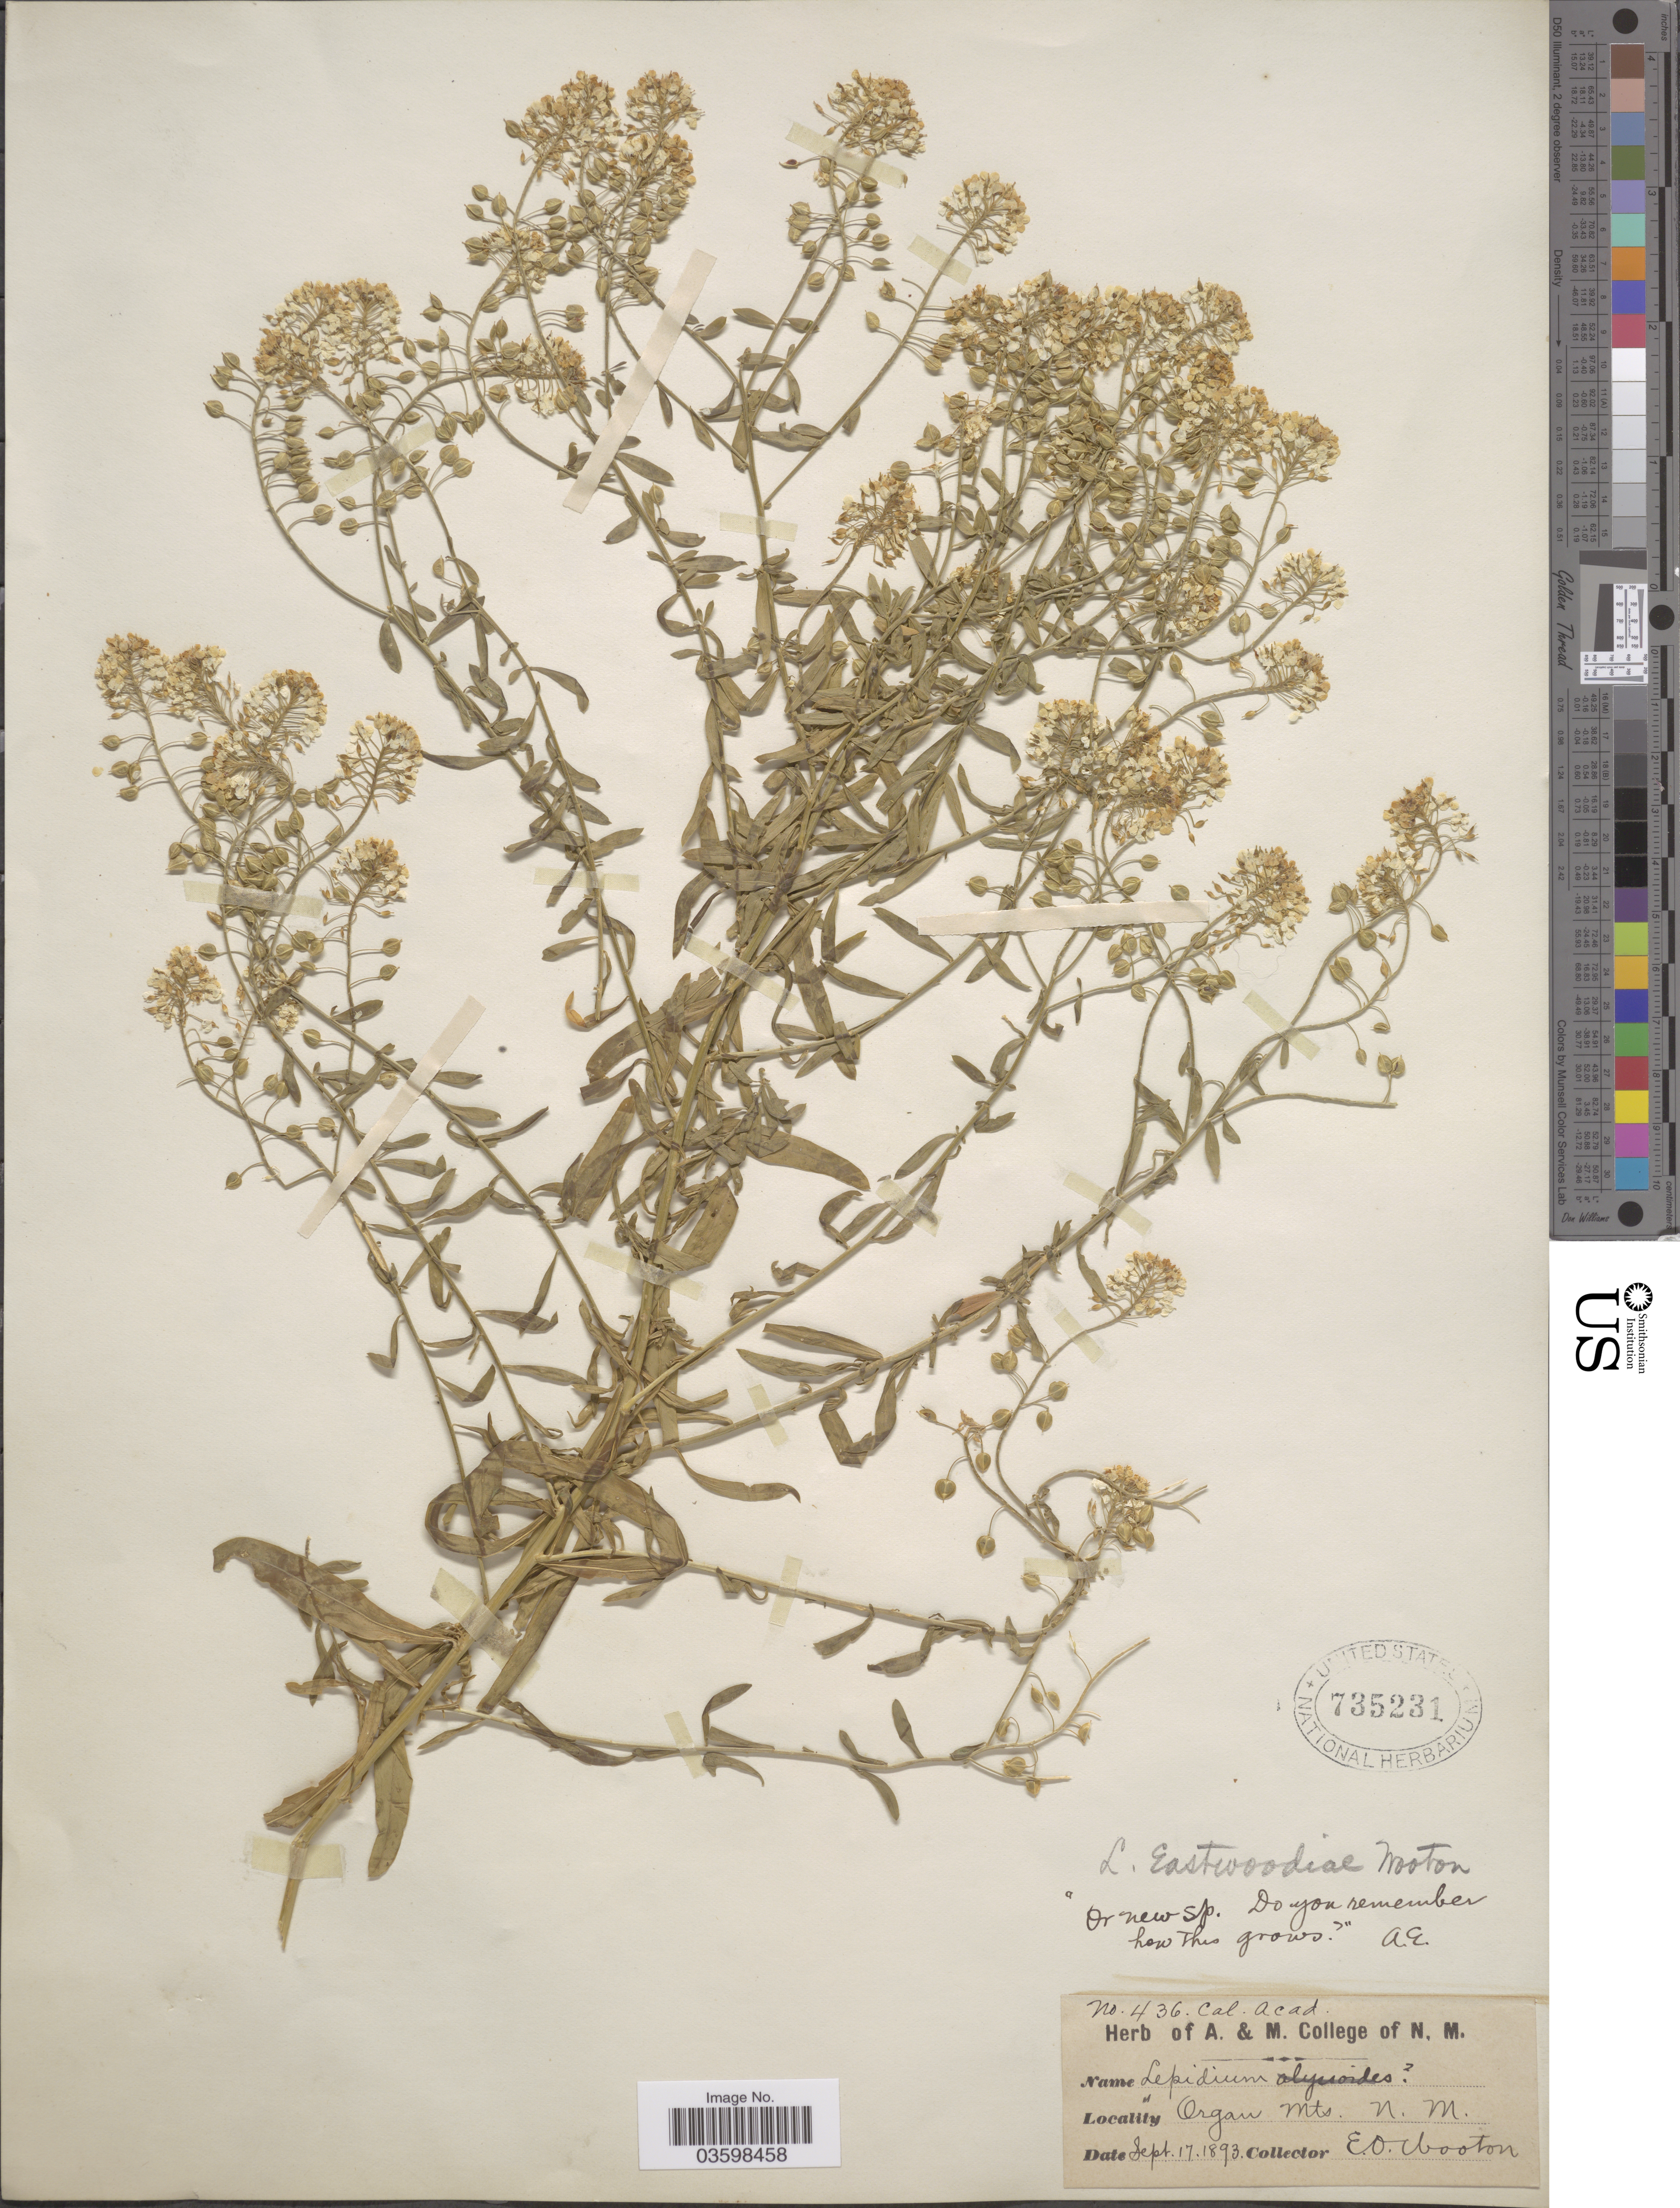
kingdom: Plantae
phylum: Tracheophyta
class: Magnoliopsida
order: Brassicales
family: Brassicaceae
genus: Lepidium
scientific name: Lepidium eastwoodiae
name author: Wooton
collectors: E. O. Wooton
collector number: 436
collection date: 1893-09-17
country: United States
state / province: New Mexico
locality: Organ Mts.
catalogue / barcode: US 735231